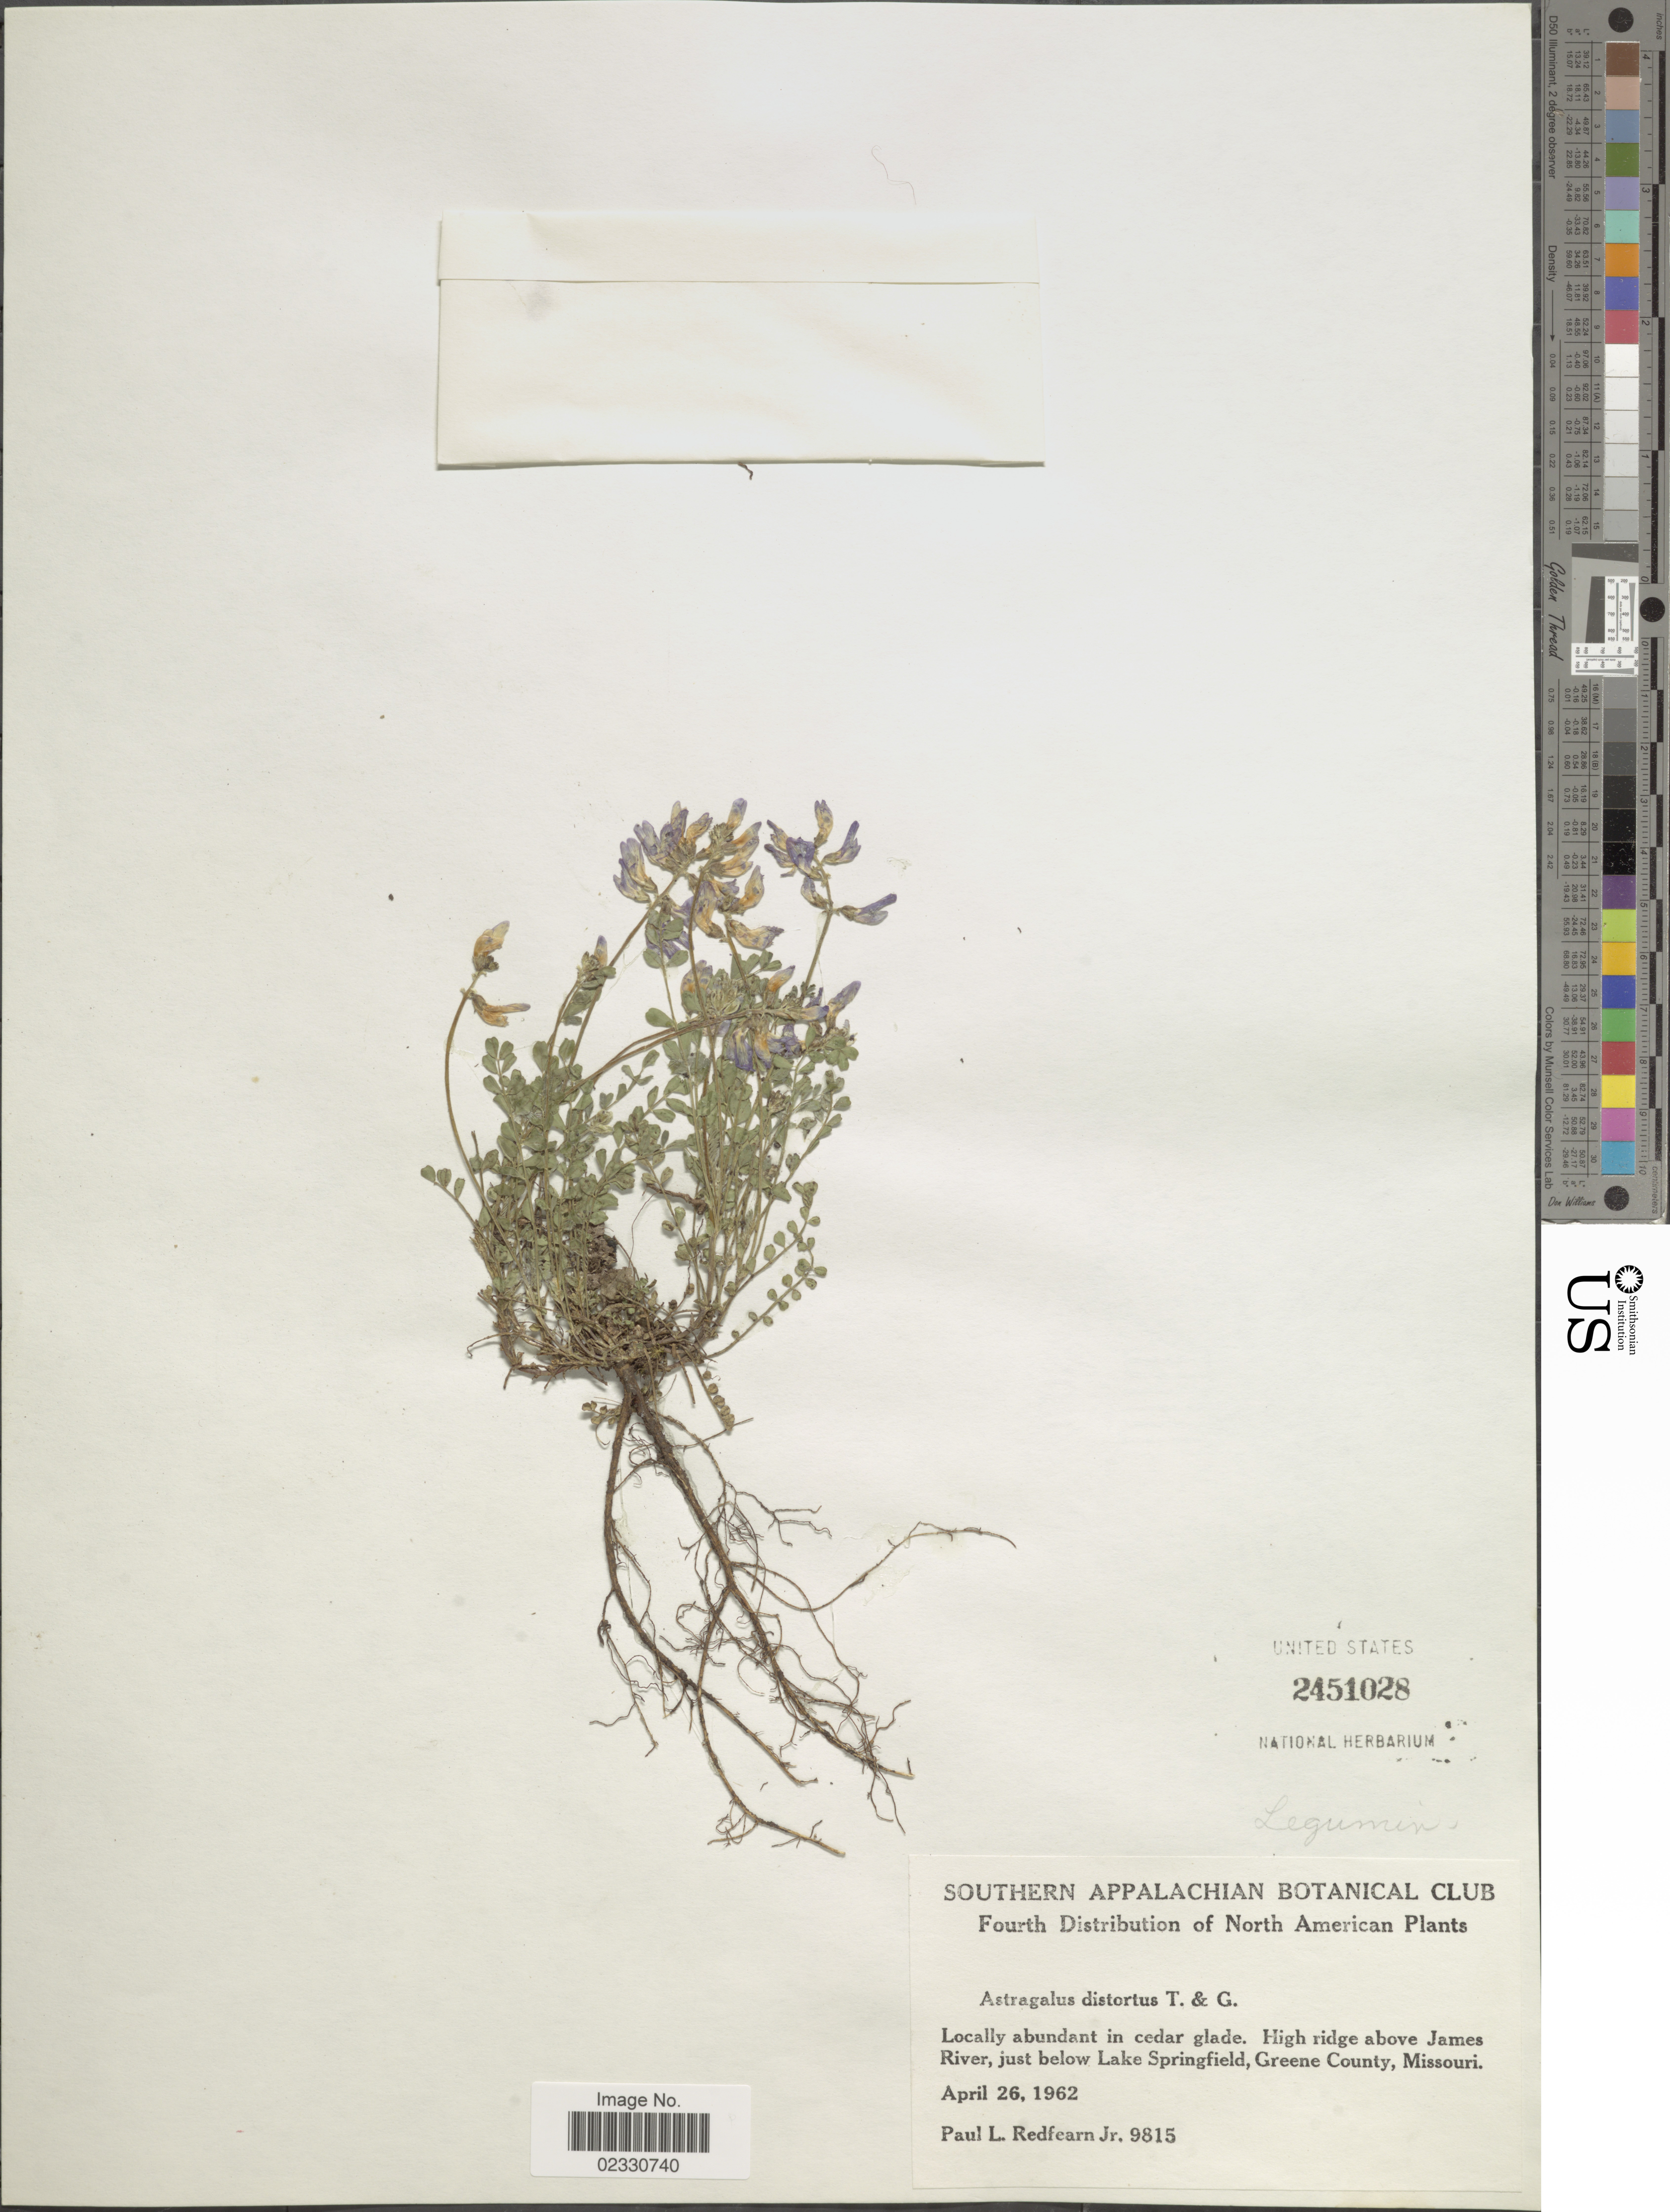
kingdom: Plantae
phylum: Tracheophyta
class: Magnoliopsida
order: Fabales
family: Fabaceae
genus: Astragalus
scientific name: Astragalus distortus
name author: Torr. & A. Gray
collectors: P. Redfearn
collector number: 9815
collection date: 1962-04-26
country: United States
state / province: Missouri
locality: In cedar glade, High ridge above james River, just below Lake Springfield, Greene County.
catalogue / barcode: US 2451028